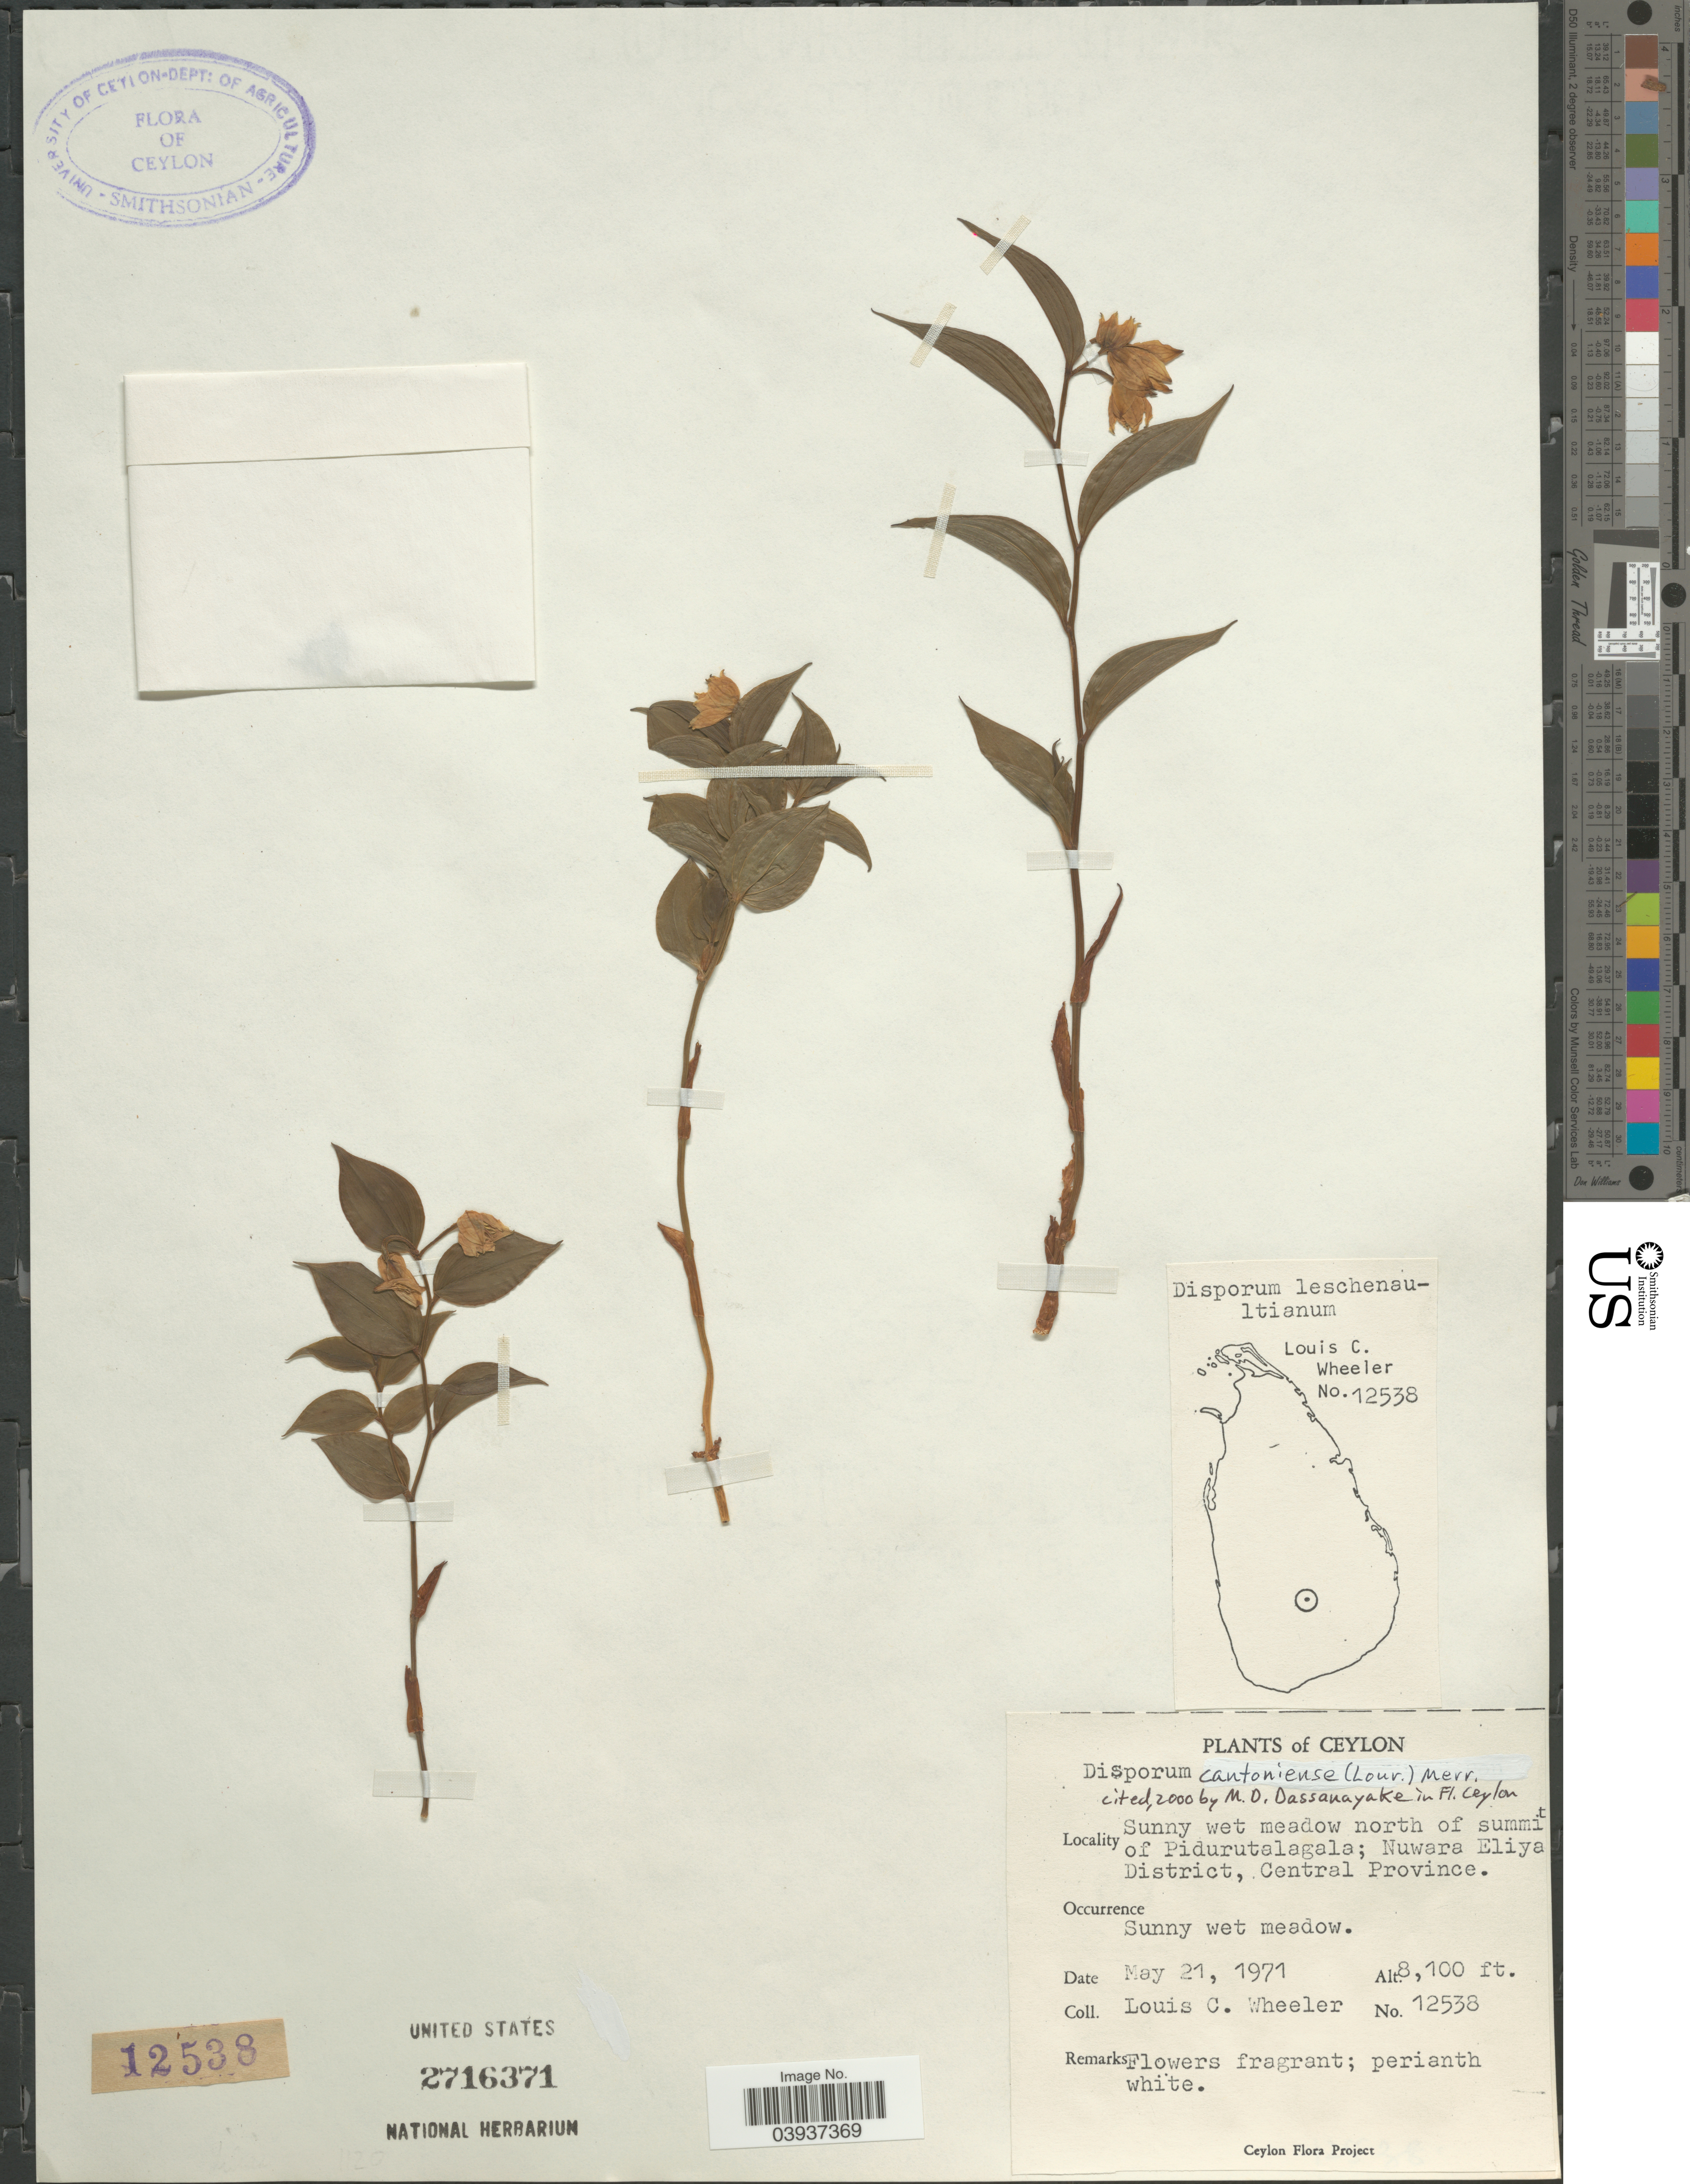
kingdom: Plantae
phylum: Tracheophyta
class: Liliopsida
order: Liliales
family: Colchicaceae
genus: Disporum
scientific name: Disporum cantoniense var. cantoniense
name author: (Lour.) Merr.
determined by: Strong, Mark T., (BOT), Smithsonian Institution - National Museum of Natural History (UNITED STATES)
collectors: L. C. Wheeler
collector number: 12538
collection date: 1971-05-21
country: Sri Lanka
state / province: Central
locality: Ceylon. Sunny wet meadow north of summit of Pidurutalagala; Nuwara Eliya District.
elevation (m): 2469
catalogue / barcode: US 2716371